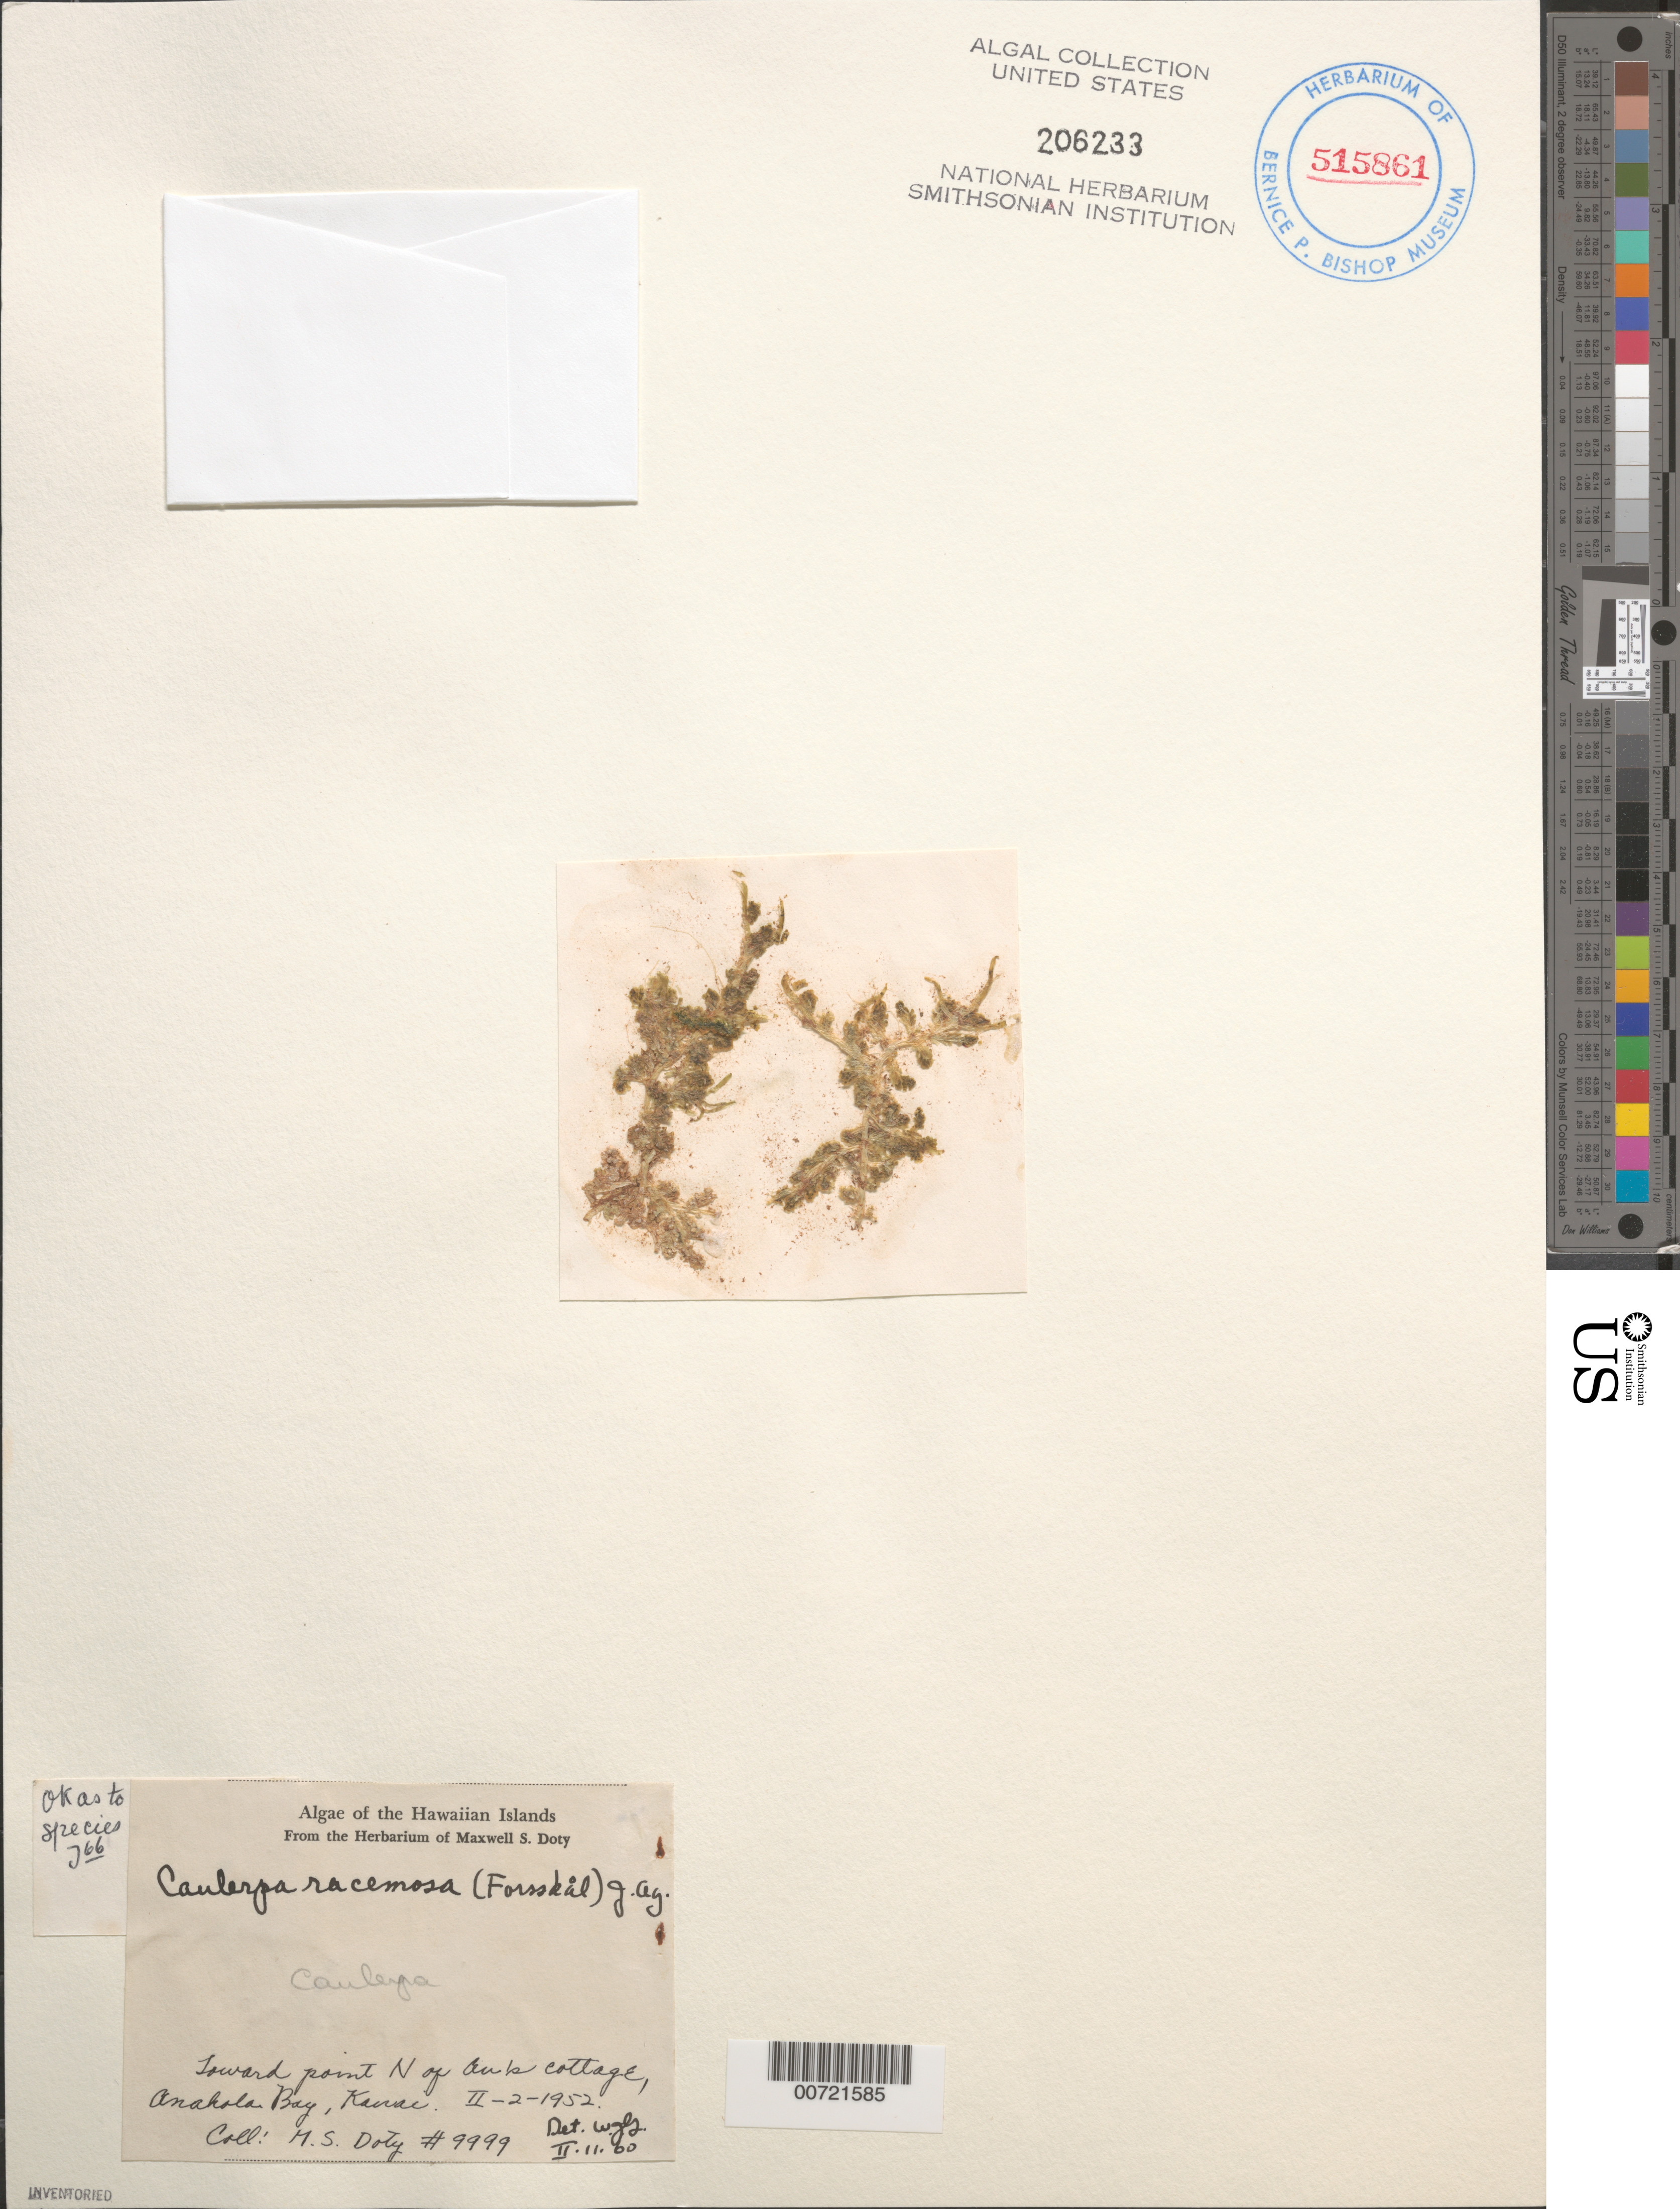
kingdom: Plantae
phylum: Chlorophyta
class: Ulvophyceae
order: Bryopsidales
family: Caulerpaceae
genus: Caulerpa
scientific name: Caulerpa racemosa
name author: (Forssk.) J. Agardh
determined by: Taylor, William R.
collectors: M. S. Doty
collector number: MSD 9999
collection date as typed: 02 Feb 1952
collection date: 1952-02-02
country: United States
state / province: Hawaii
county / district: Kauai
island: Kaua'i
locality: Anahola Bay, toward point north of Au's cottage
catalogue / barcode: US 206233